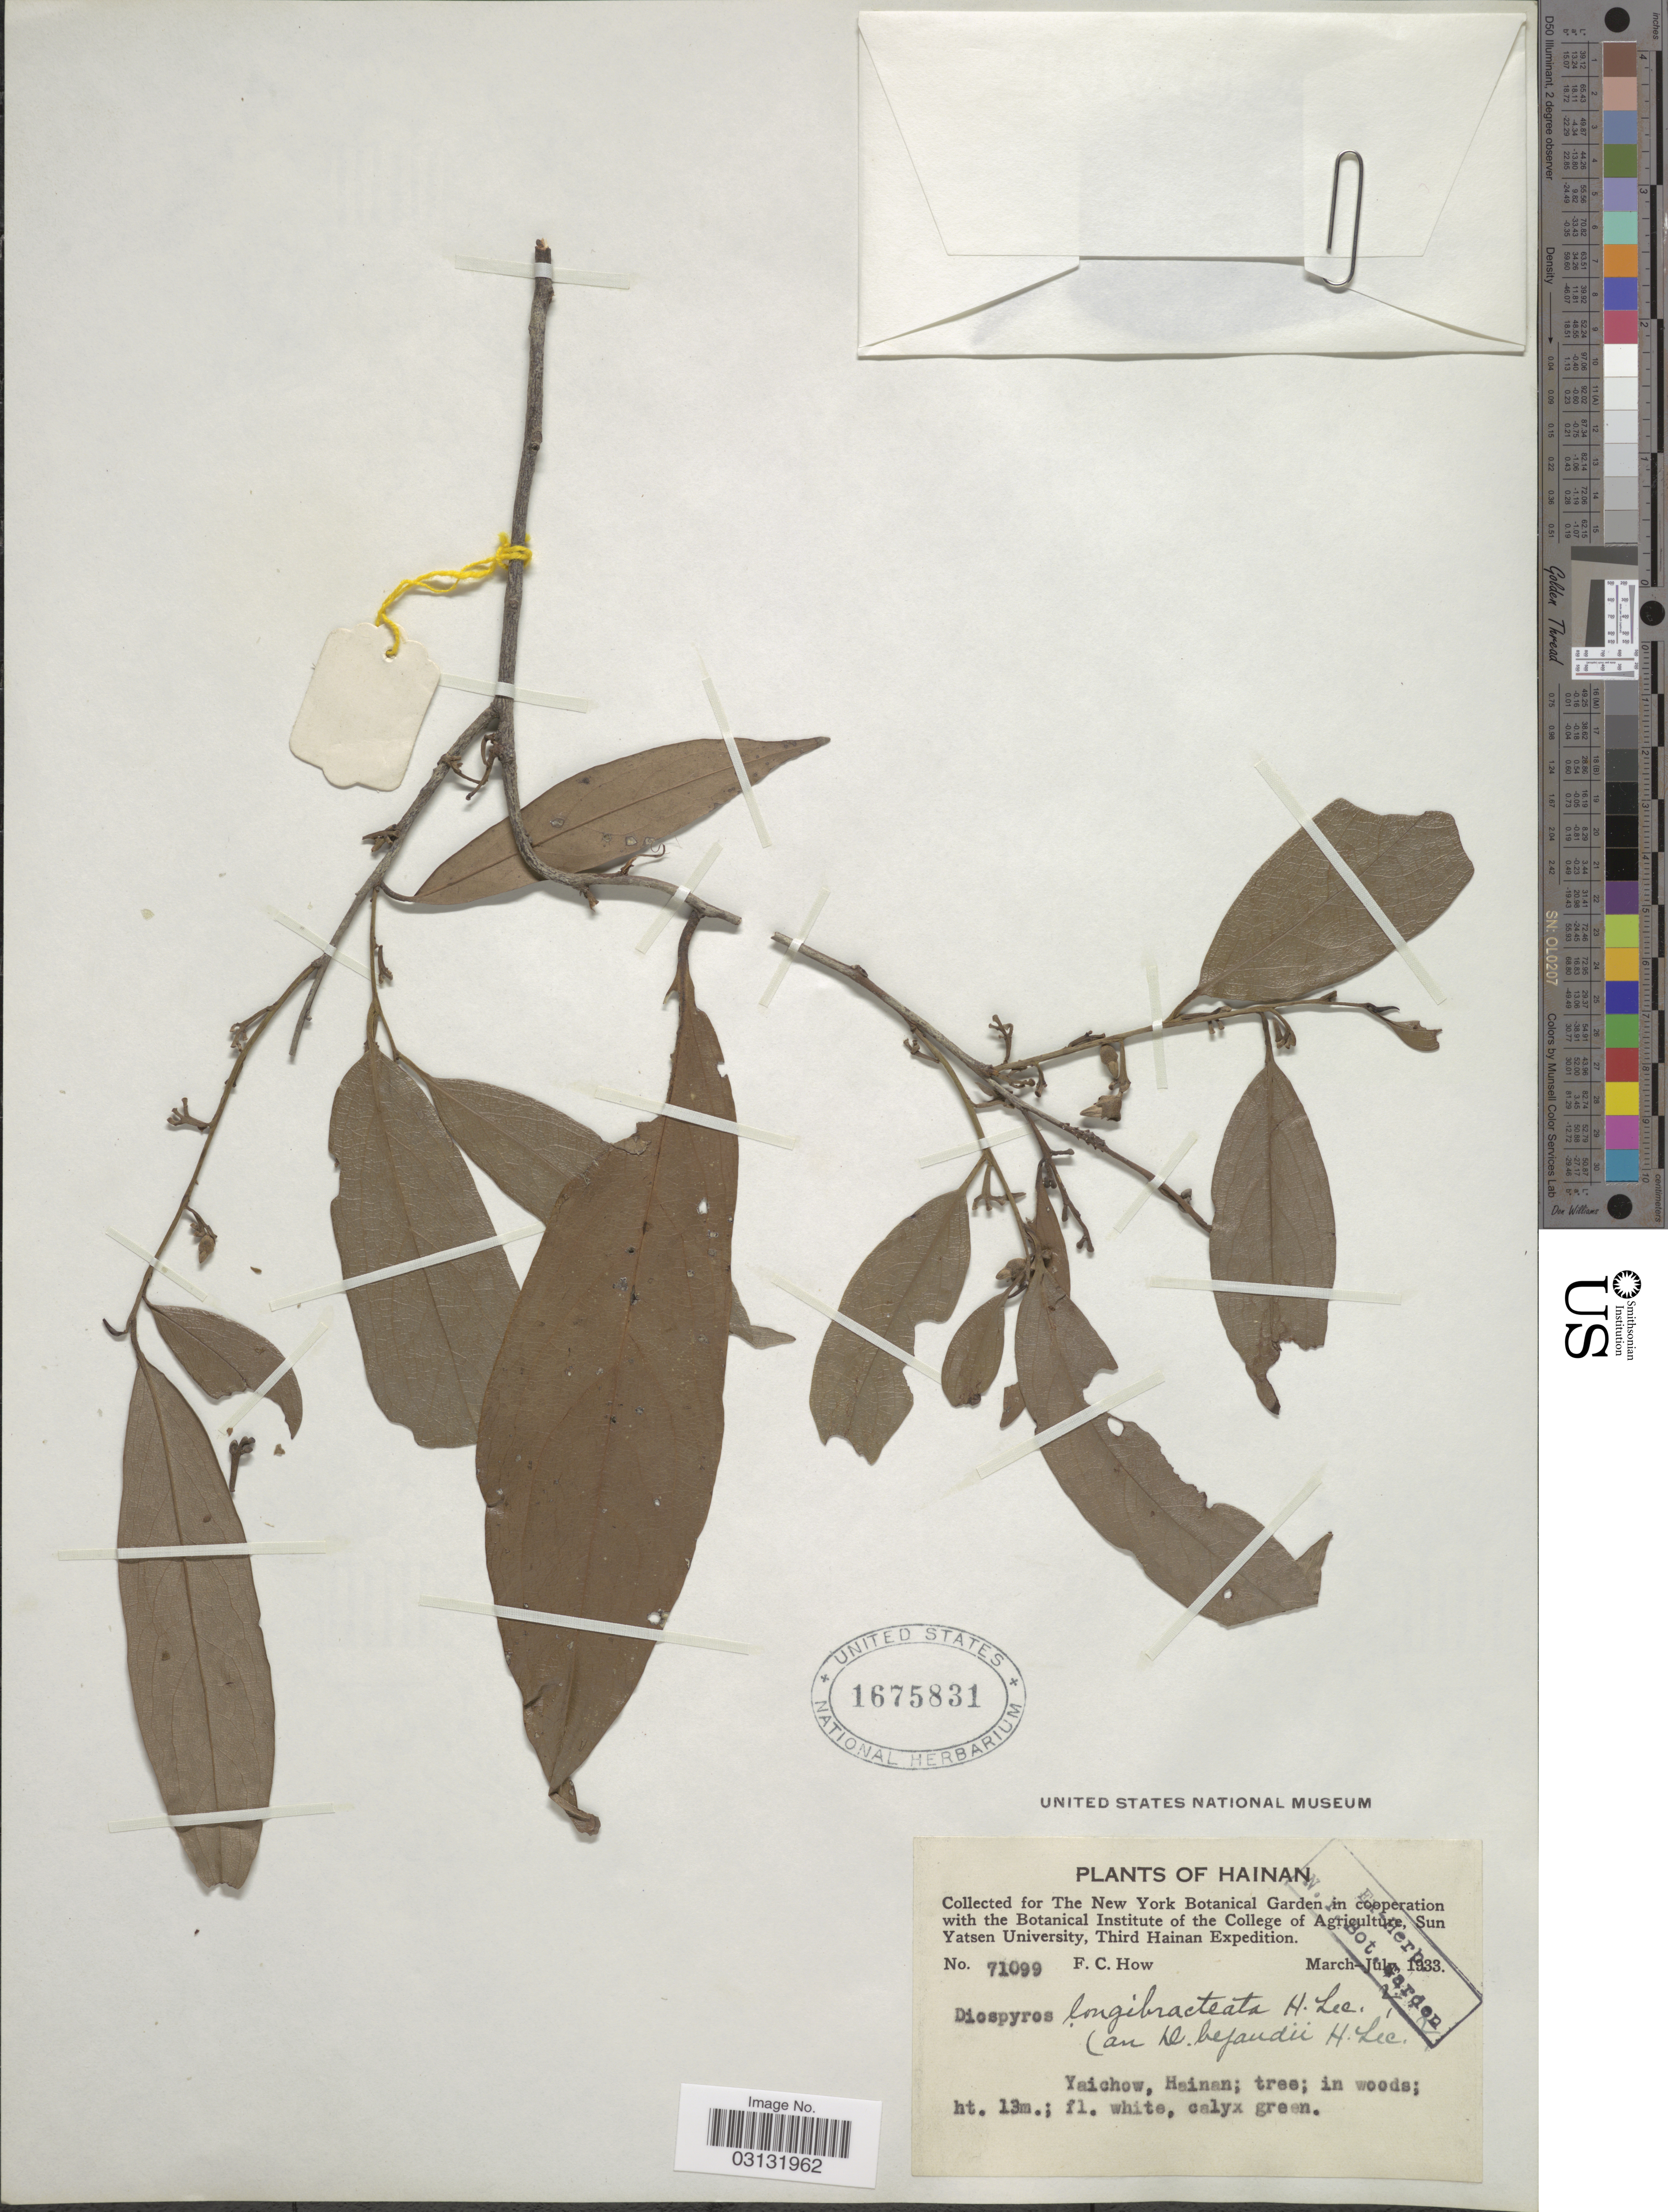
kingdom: Plantae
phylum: Tracheophyta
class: Magnoliopsida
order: Ericales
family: Ebenaceae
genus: Diospyros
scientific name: Diospyros longibracteata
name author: Lecomte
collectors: F. C. How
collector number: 71099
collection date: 1933-03/1933-07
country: China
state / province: Hainan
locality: Yaichow.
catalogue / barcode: US 1675831